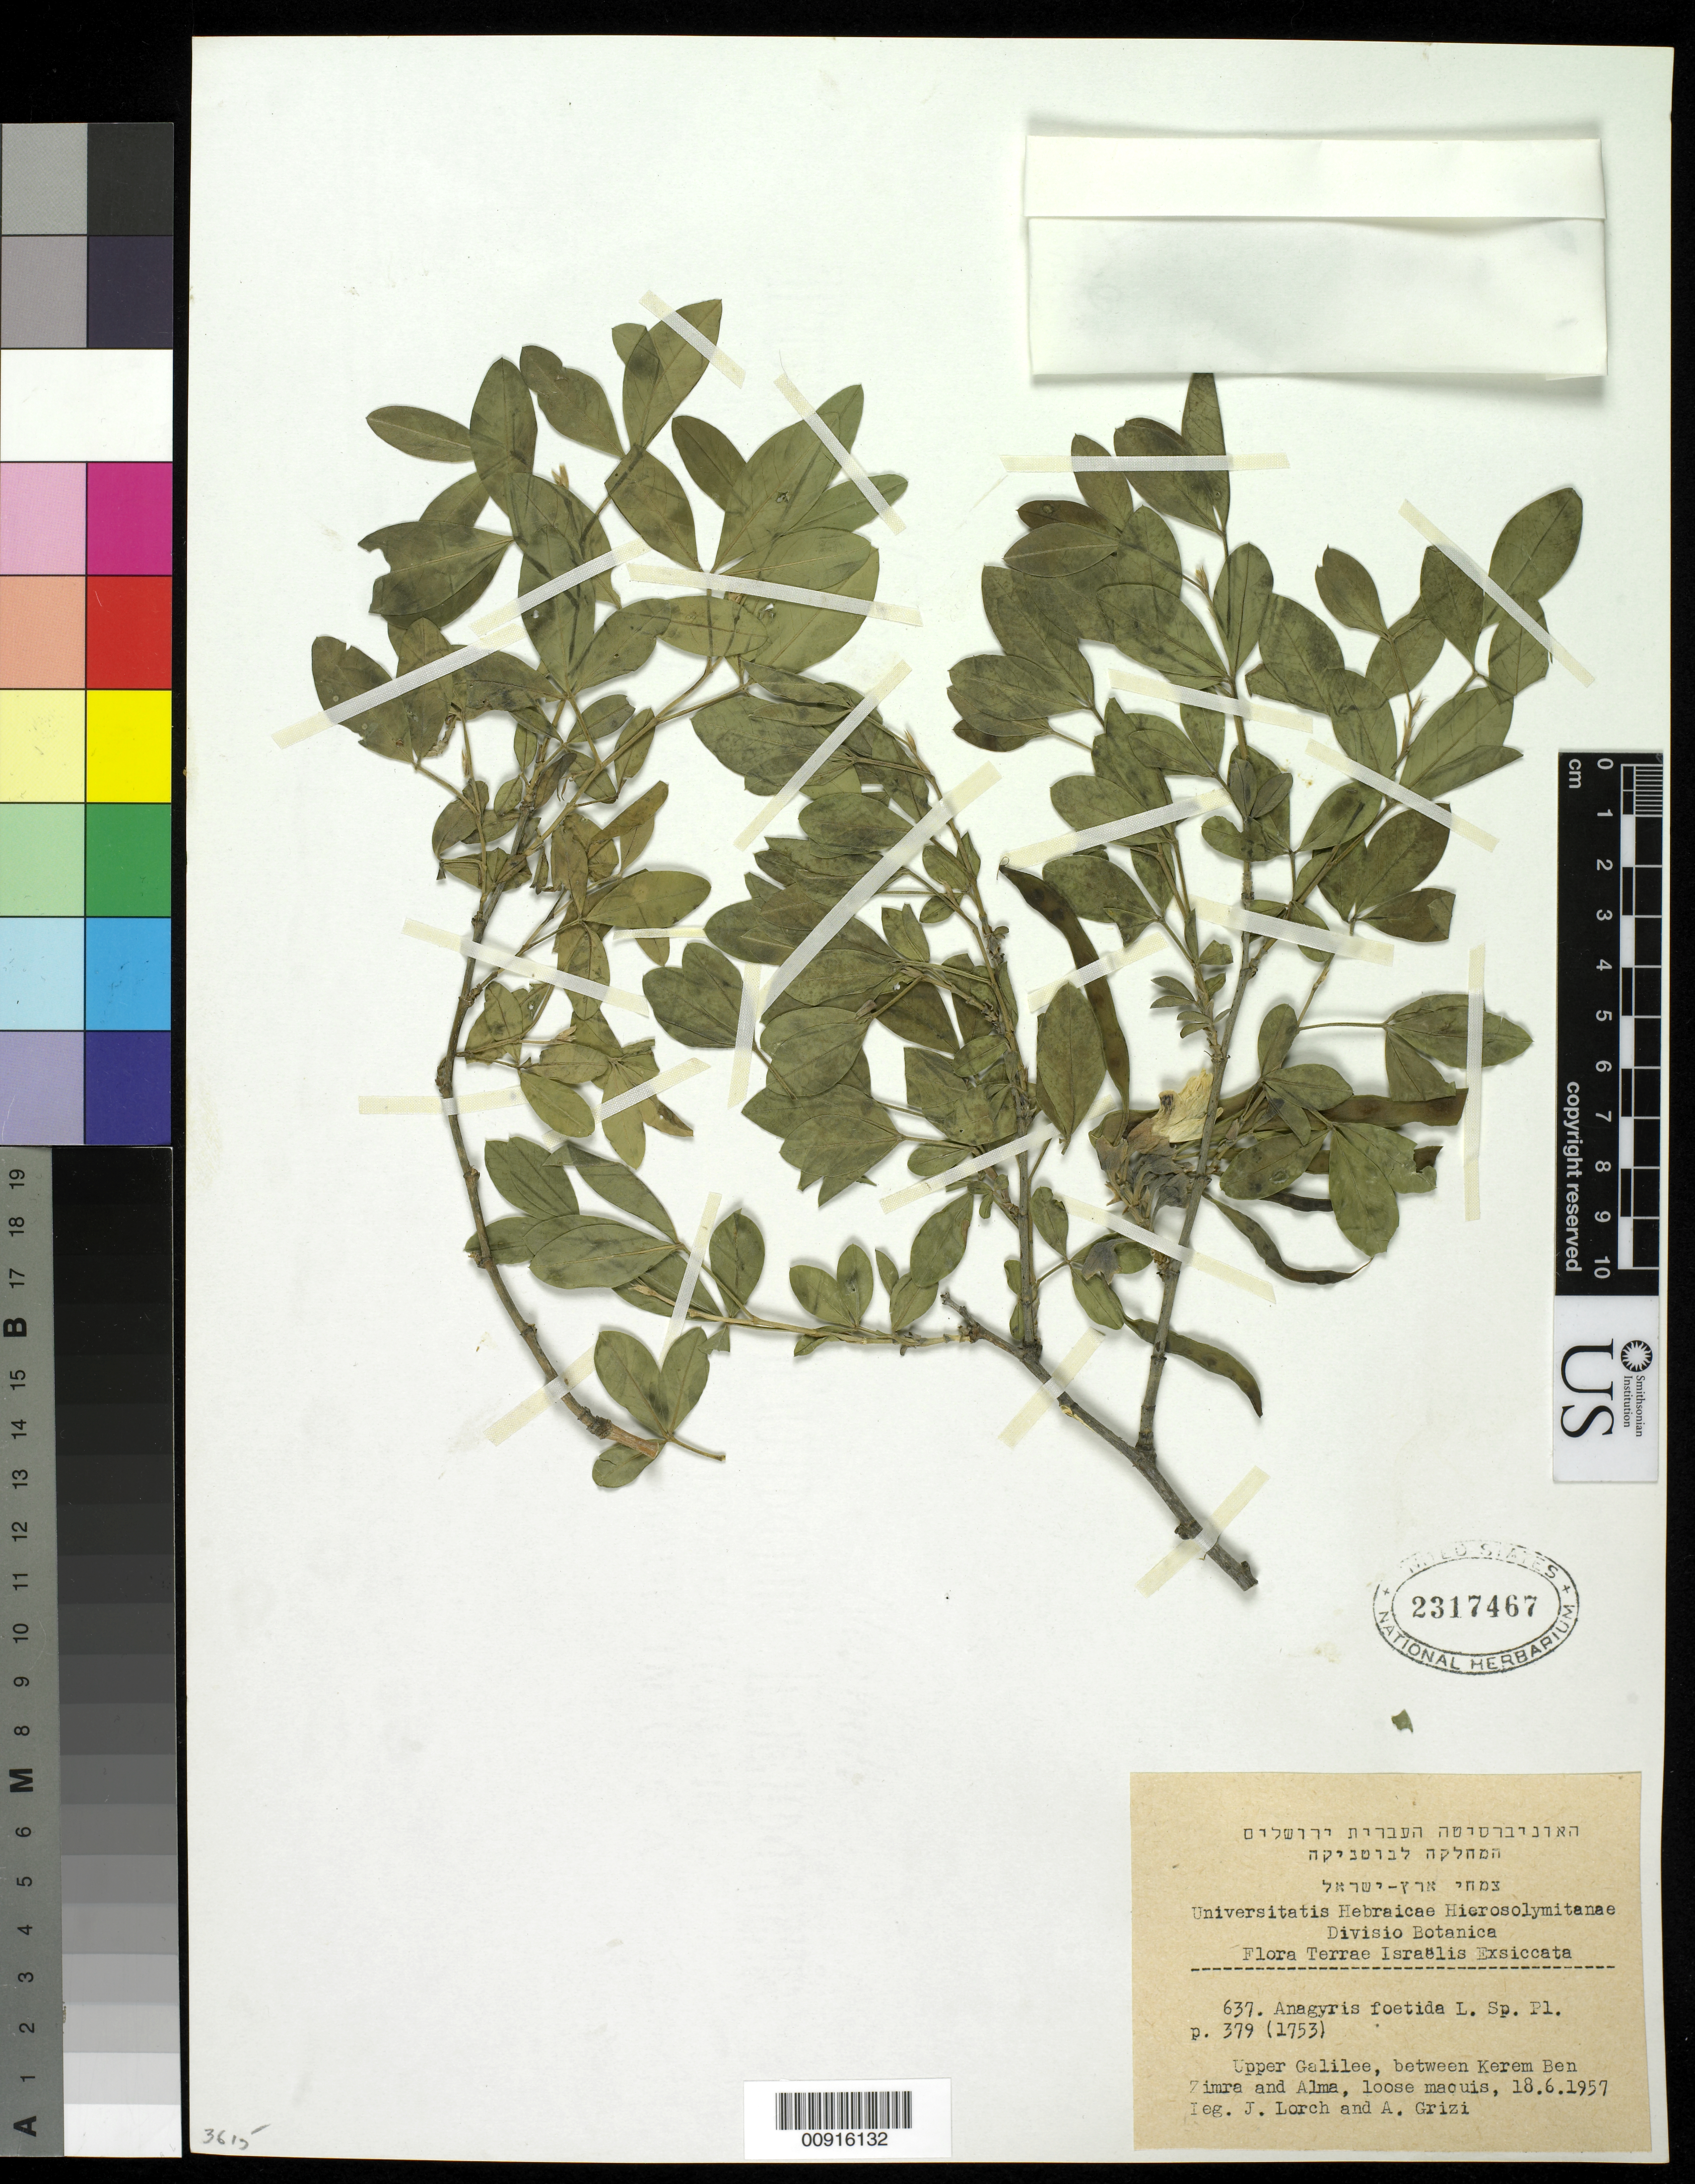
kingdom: Plantae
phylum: Tracheophyta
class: Magnoliopsida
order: Fabales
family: Fabaceae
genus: Anagyris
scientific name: Anagyris foetida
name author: L.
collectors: J. Lorch & A. Grizi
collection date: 1957-06-18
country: Israel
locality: Upper Galilee, between Kerem Ben Zimra and Alma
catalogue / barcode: US 2317467